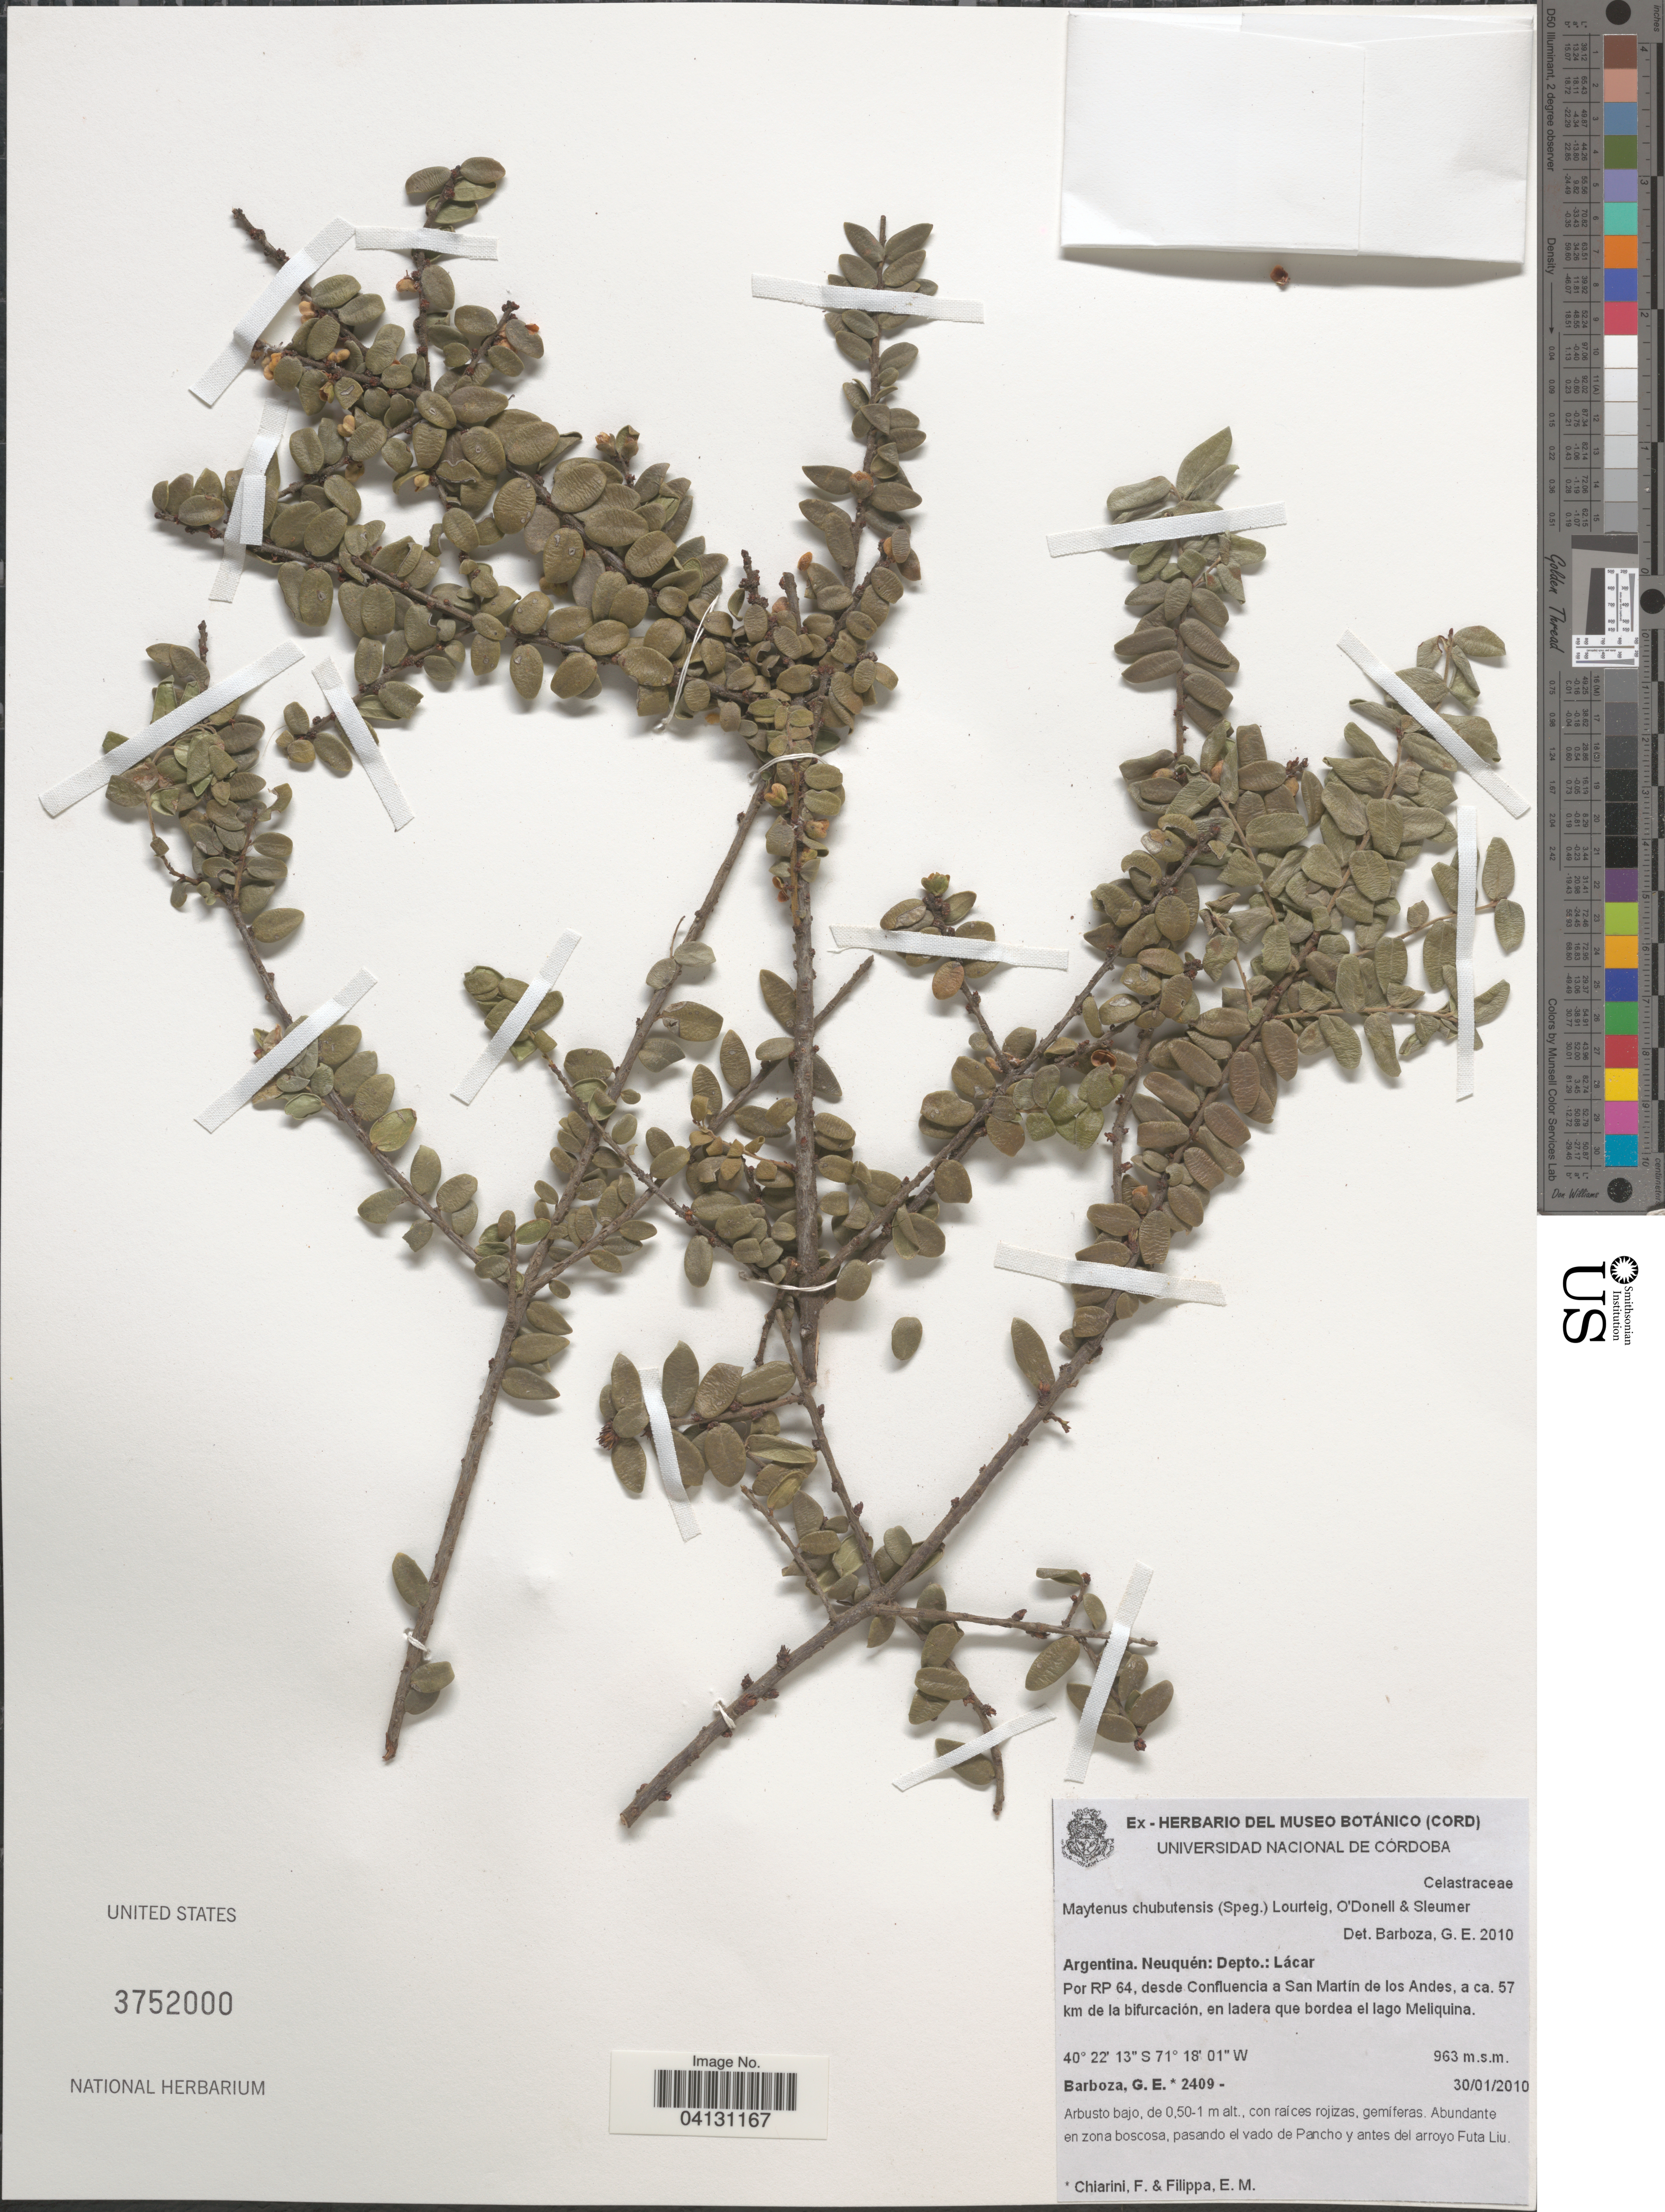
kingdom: Plantae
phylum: Tracheophyta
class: Magnoliopsida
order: Celastrales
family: Celastraceae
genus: Maytenus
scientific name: Maytenus chubutensis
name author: Lourteig et al.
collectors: G. E. Barboza, F. E. Chiarini & E. Filippa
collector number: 2409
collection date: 2010-01-30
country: Argentina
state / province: Neuquen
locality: Depto.: Lácar. Por RP 64, desde Confluencia a San Martin de los Andes, a ca. 57 km de la bifurcación, en ladera que bordea el lago Meliquina.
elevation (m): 963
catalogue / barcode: US 3752000